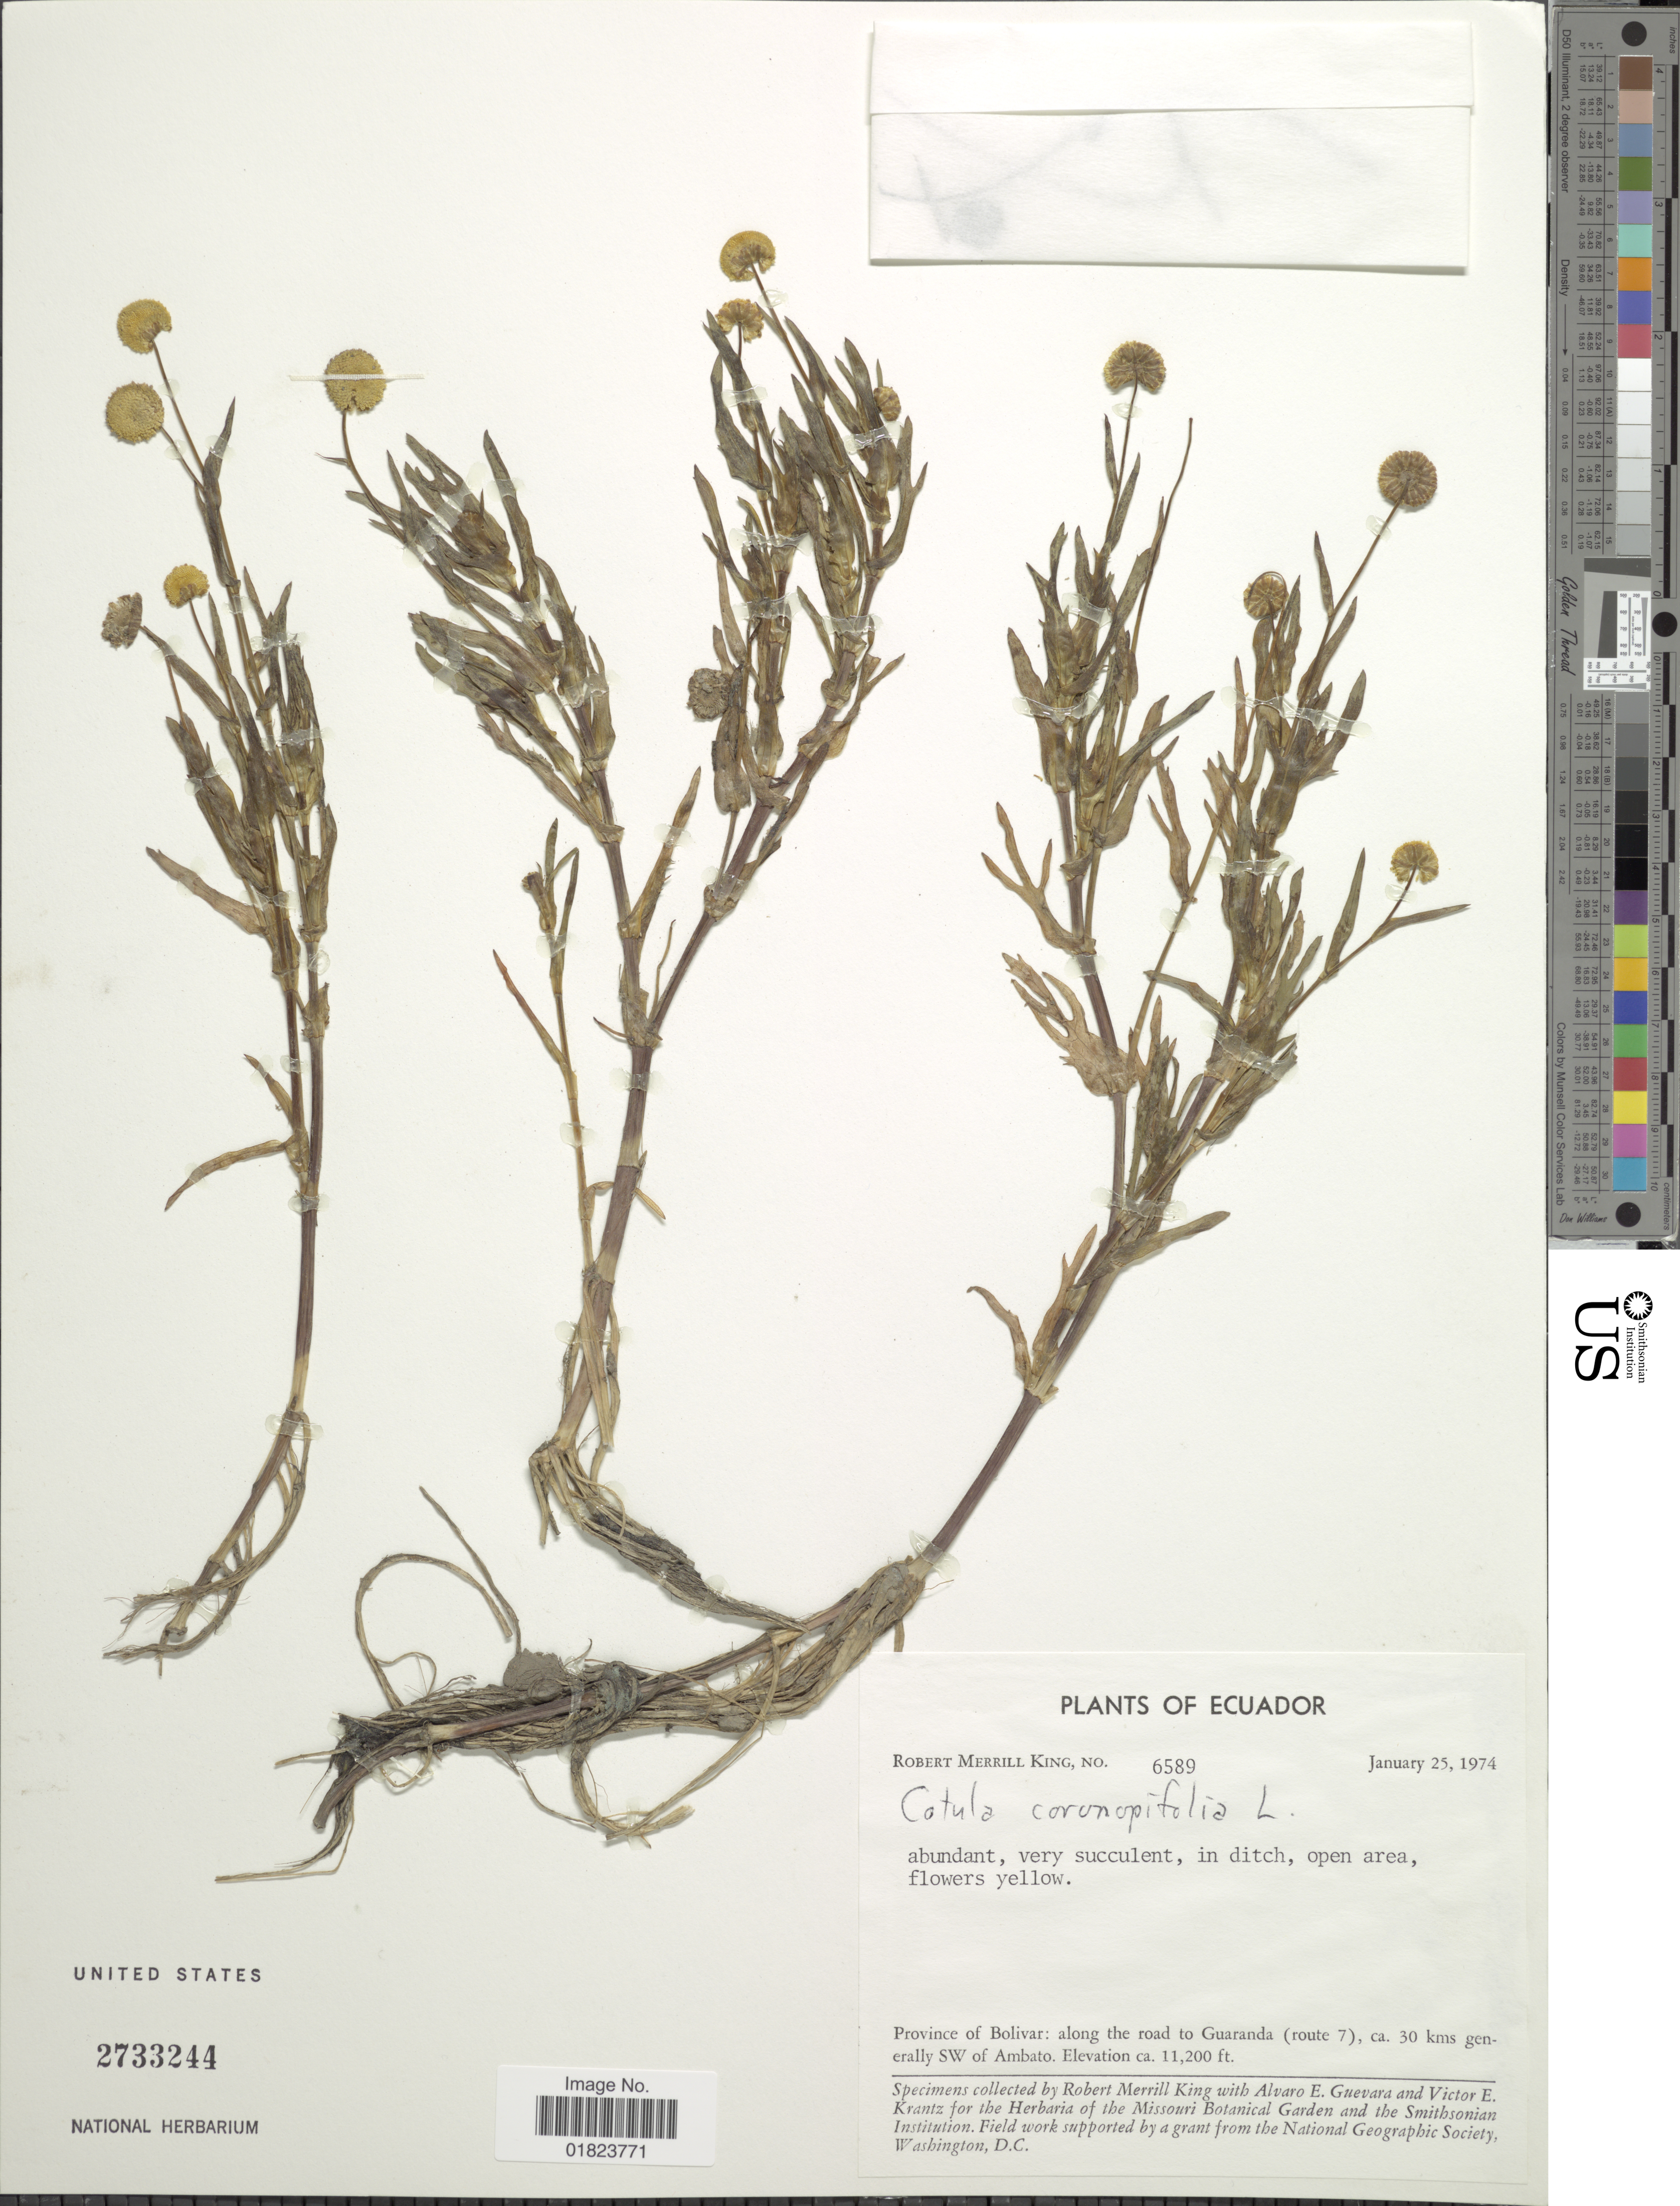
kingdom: Plantae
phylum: Tracheophyta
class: Magnoliopsida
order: Asterales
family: Asteraceae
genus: Cotula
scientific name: Cotula coronopifolia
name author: L.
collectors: R. M. King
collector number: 6589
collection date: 1974-01-25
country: Ecuador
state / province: Bolívar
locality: Province of Bolivar: along the road to Guaranda (route 7), ca. 30 kms generally SW of Ambato.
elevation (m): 3414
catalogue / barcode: US 2733244